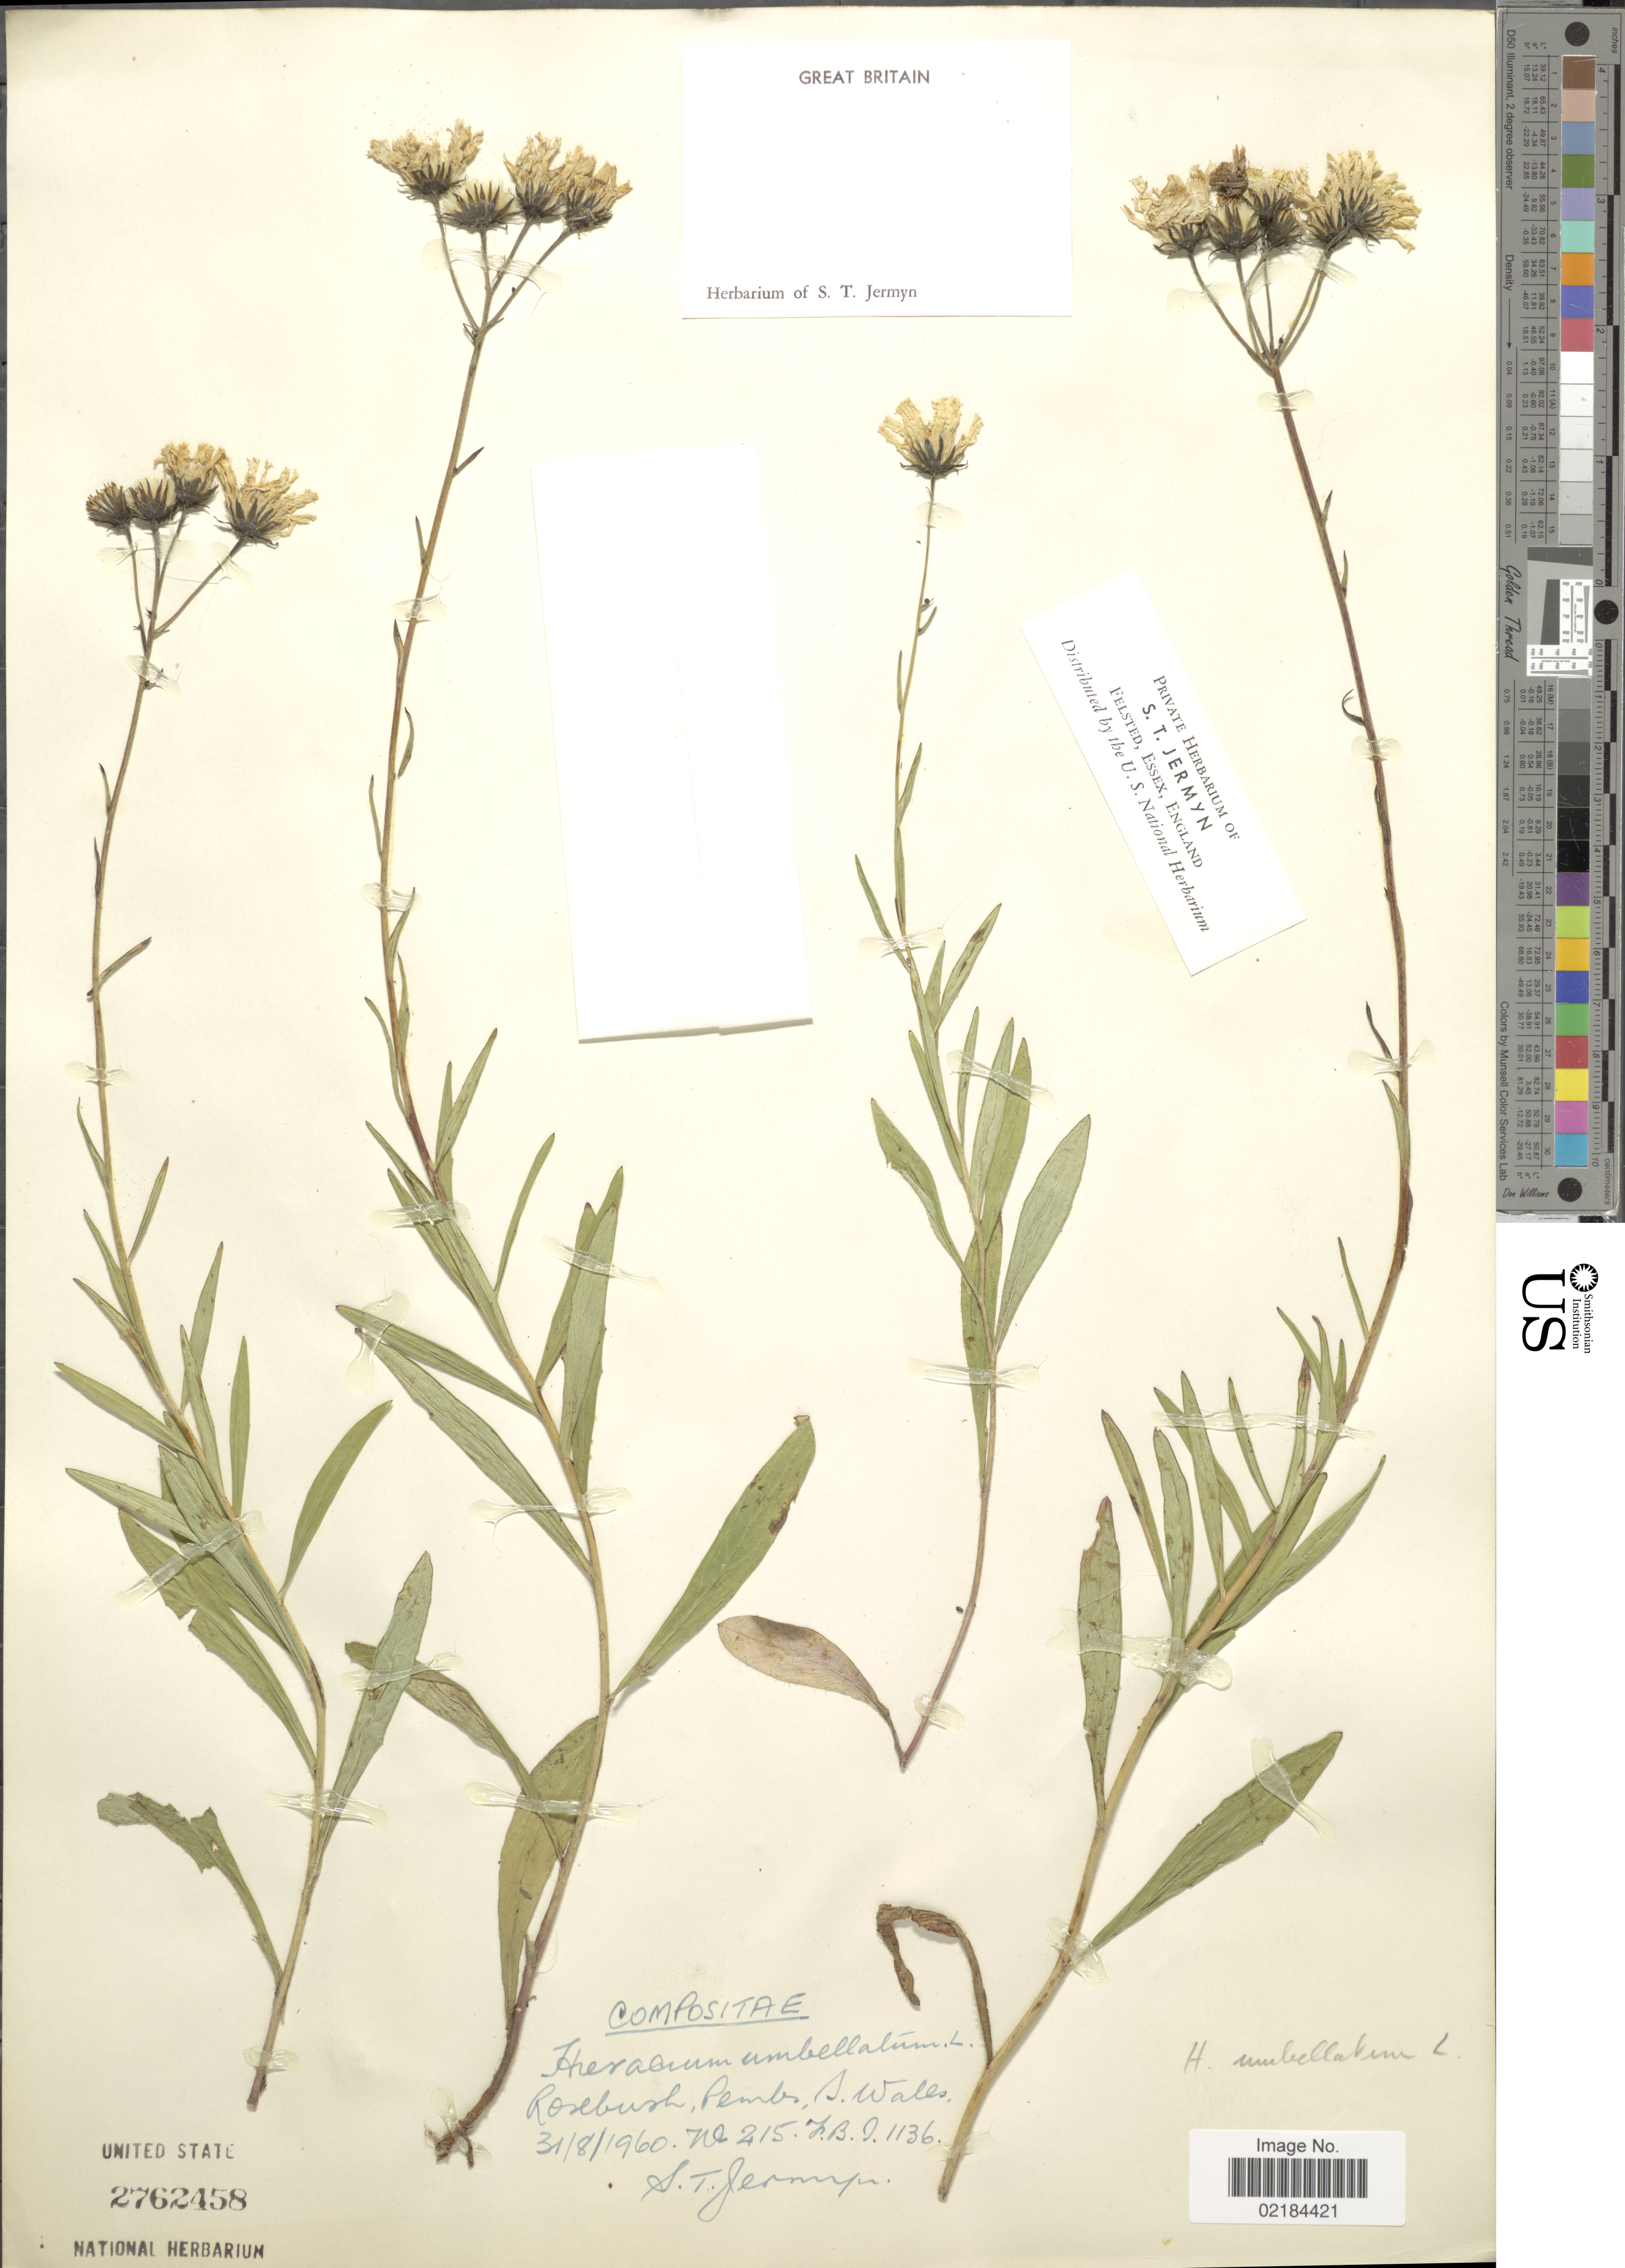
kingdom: Plantae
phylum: Tracheophyta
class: Magnoliopsida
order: Asterales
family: Asteraceae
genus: Hieracium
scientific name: Hieracium umbellatum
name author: L.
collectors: S. Jermyn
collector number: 215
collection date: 1960-08-31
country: United Kingdom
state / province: Wales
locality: Great Britain. Rosebush, Pembs, S. Wales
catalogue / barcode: US 2762458